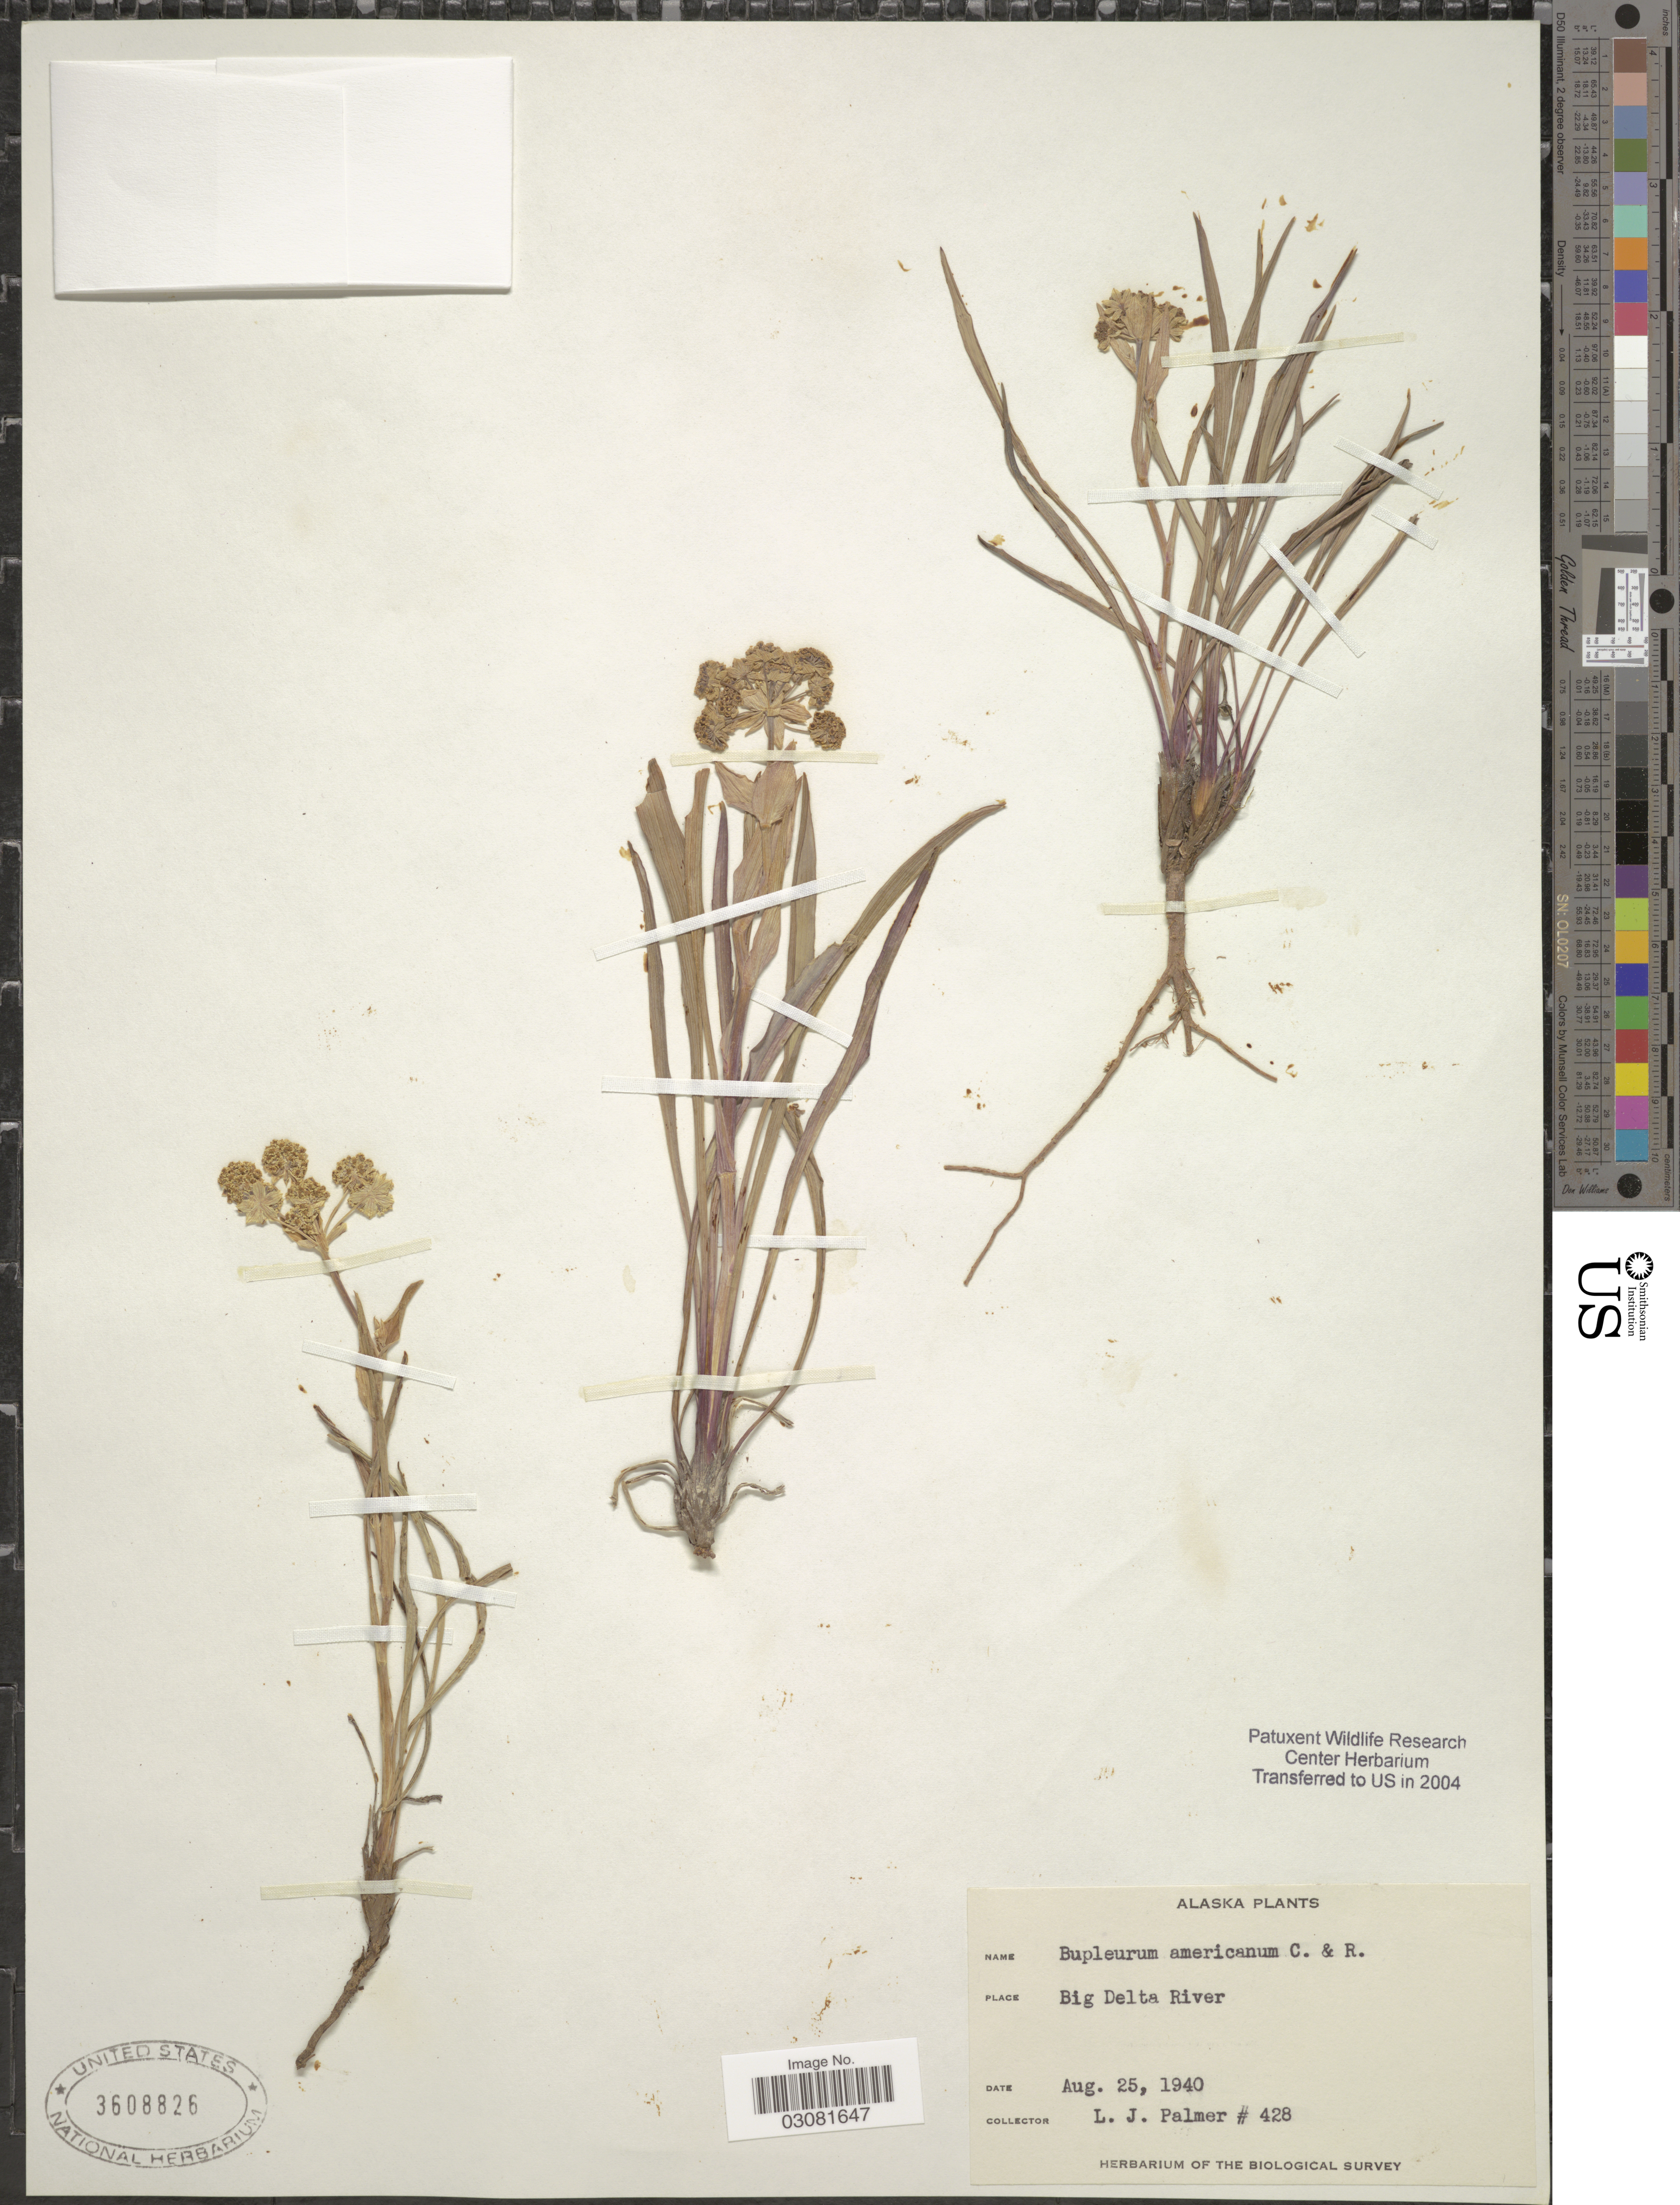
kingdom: Plantae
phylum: Tracheophyta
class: Magnoliopsida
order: Apiales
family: Apiaceae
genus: Bupleurum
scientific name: Bupleurum americanum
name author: J.M. Coult. & Rose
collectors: L. J. Palmer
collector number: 428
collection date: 1940-08-25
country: United States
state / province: Alaska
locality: Big Delta River.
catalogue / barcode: US 3608826